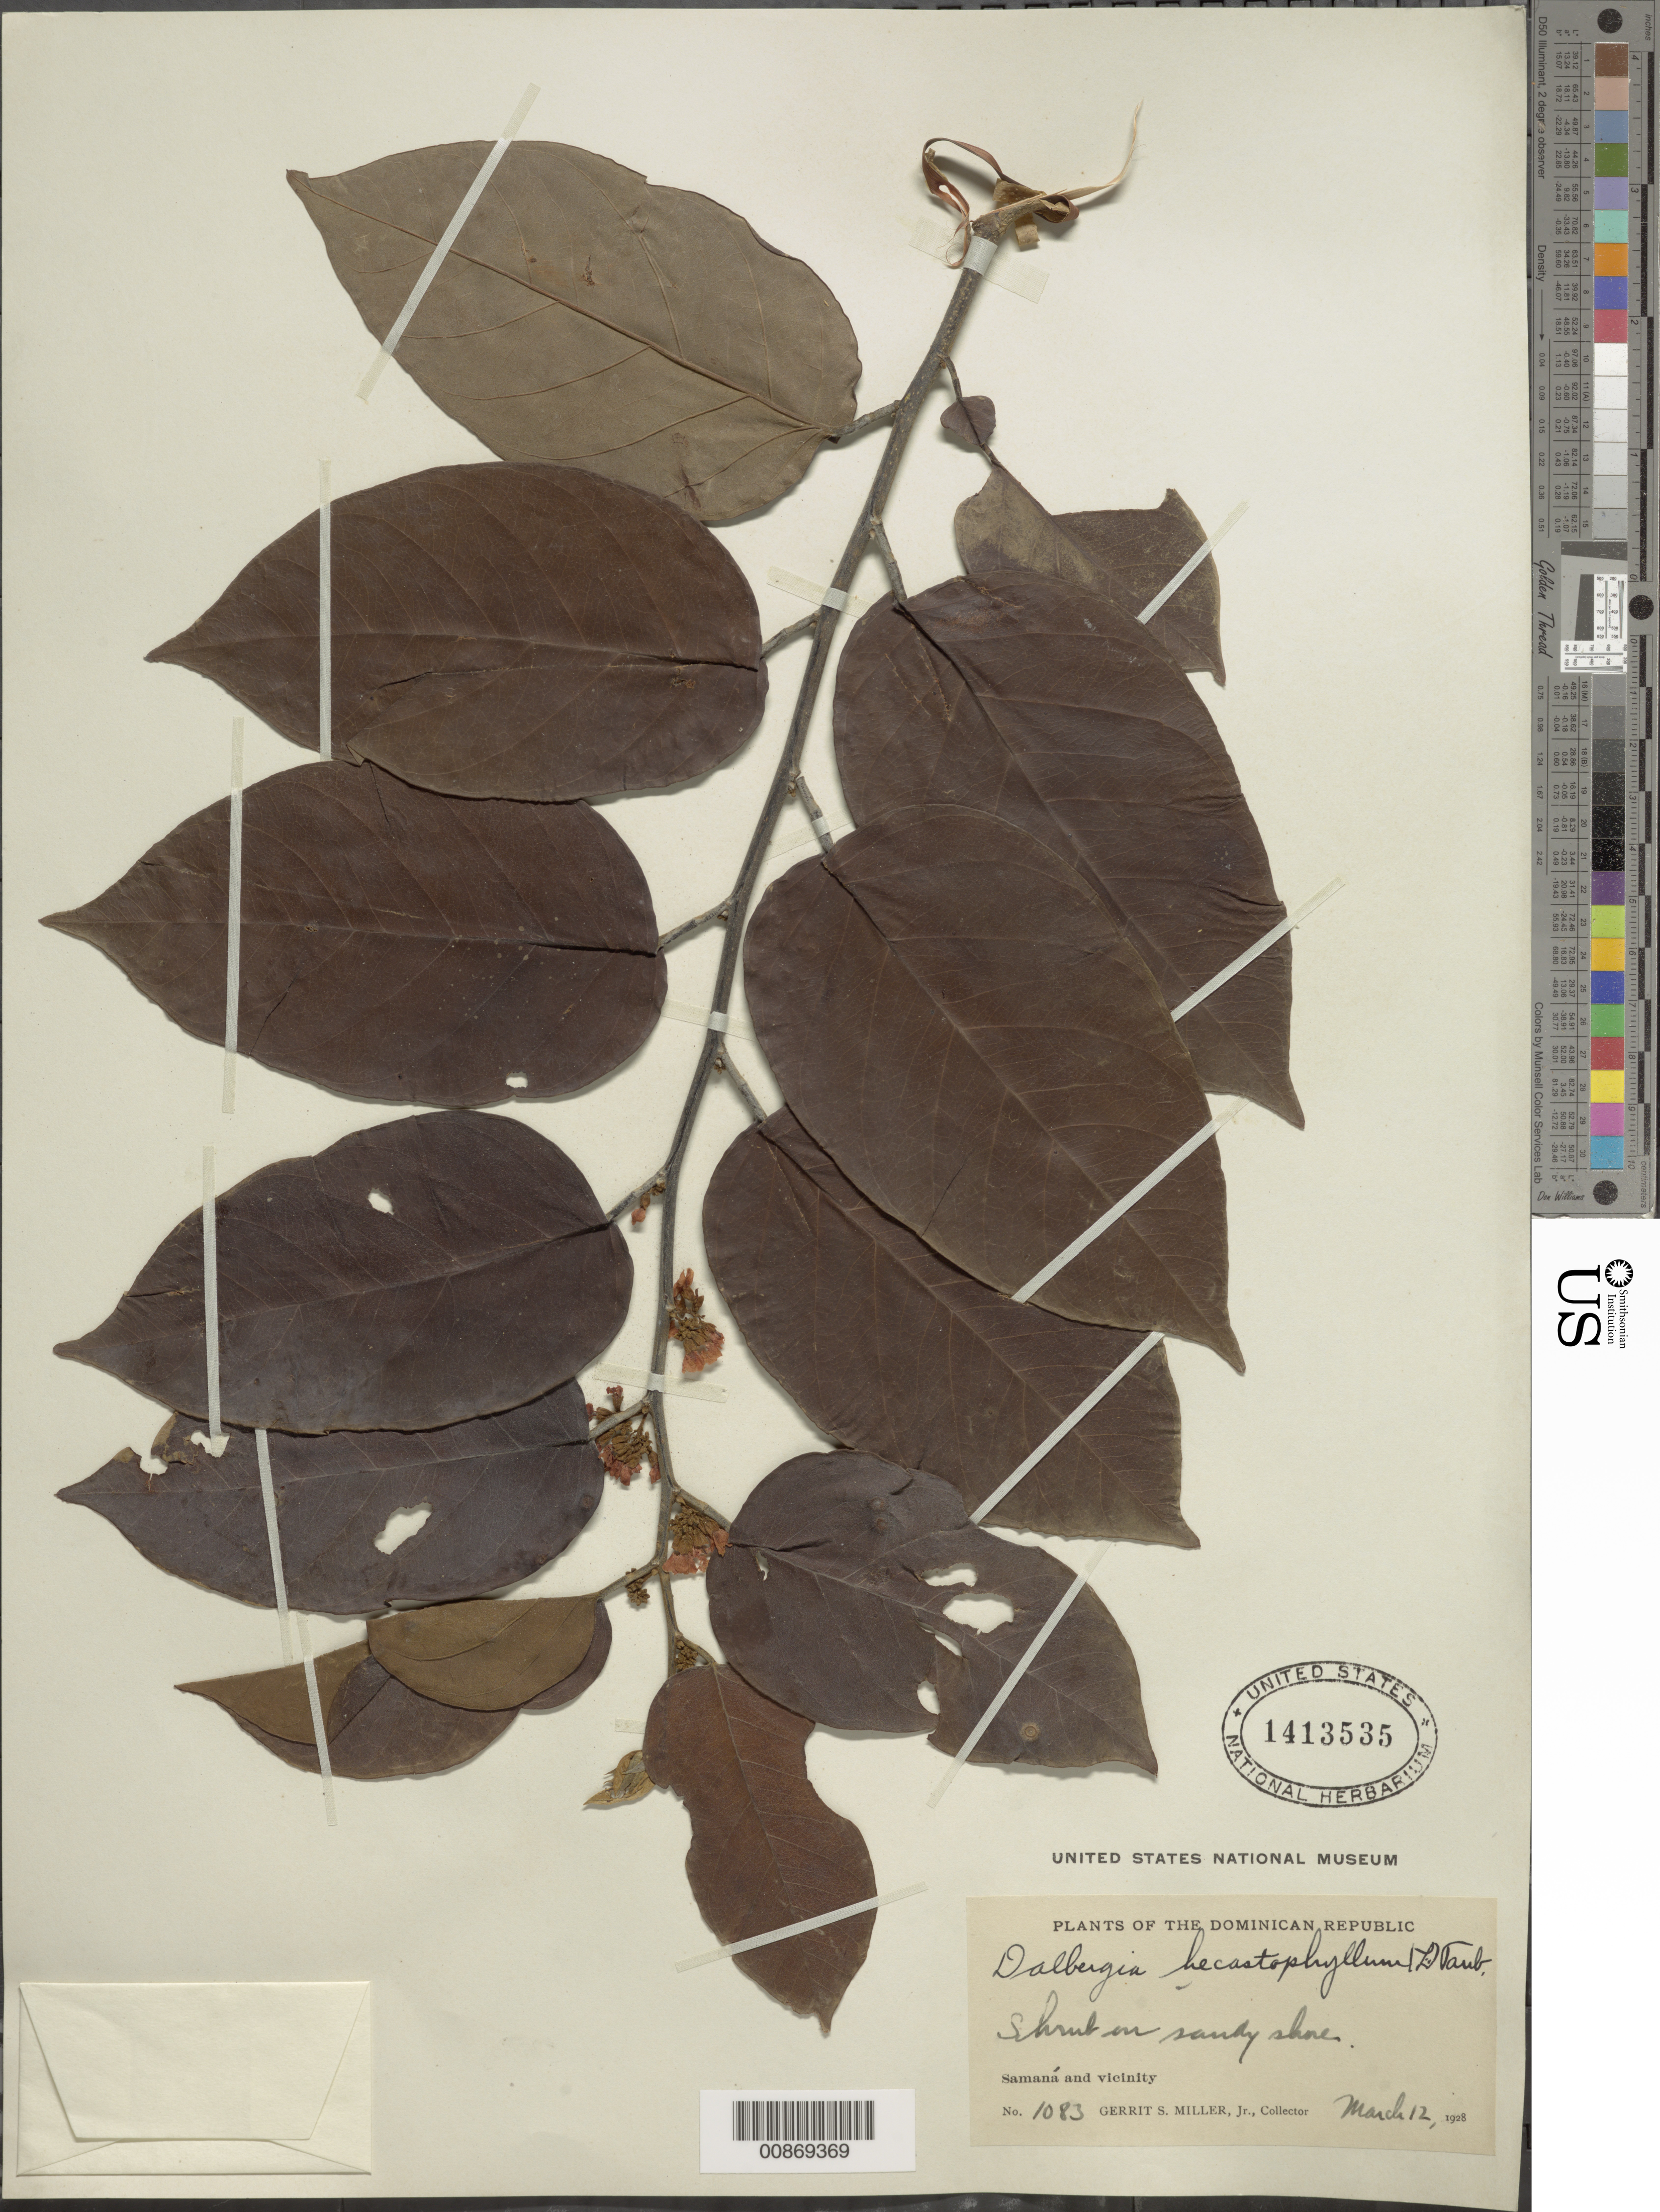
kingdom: Plantae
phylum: Tracheophyta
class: Magnoliopsida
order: Fabales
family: Fabaceae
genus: Dalbergia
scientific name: Dalbergia ecastaphyllum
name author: (L.) Taub.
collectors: G. S. Miller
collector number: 1083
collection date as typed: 12 Mar 1928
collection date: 1928-03-12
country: Dominican Republic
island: Hispaniola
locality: Samaná and vicinity.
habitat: On sandy shore.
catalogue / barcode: US 1413535